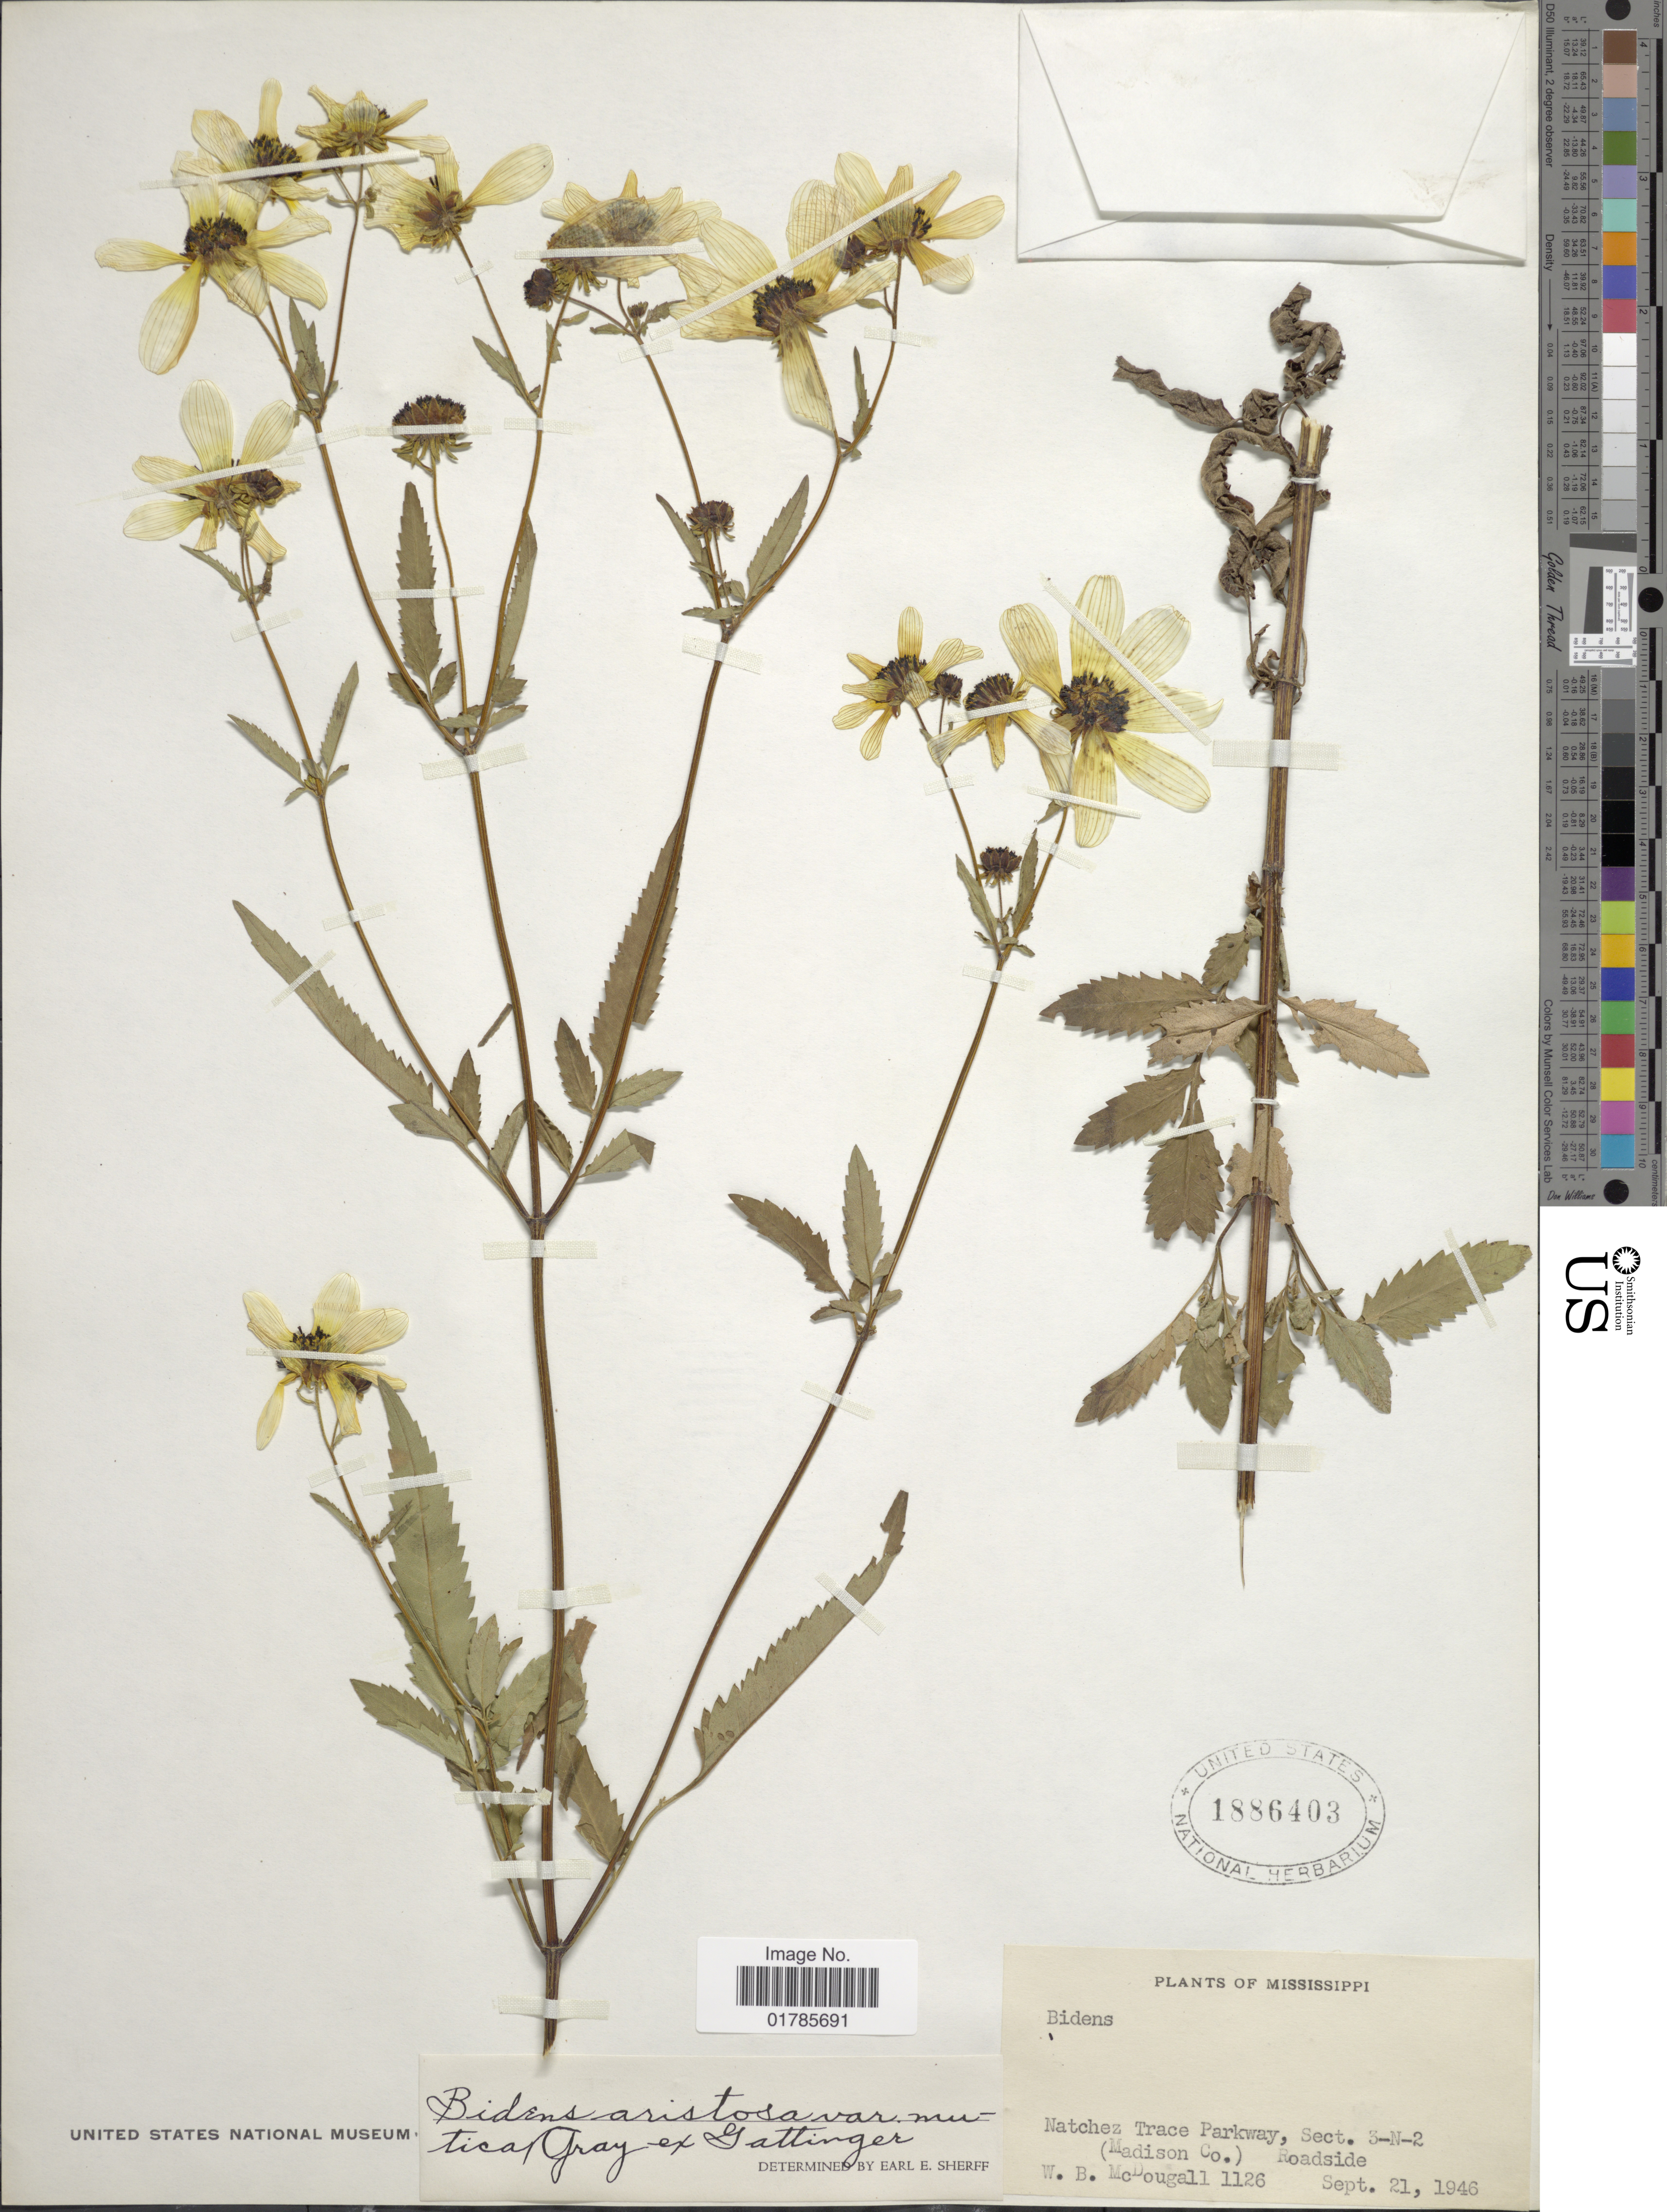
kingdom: Plantae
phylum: Tracheophyta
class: Magnoliopsida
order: Asterales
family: Asteraceae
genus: Bidens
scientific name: Bidens aristosa var. mutica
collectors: W. B. McDougall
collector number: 1126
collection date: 1946-09-21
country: United States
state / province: Mississippi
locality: Natchez Trace Parkway, Sect. 3-N-2 (Madison Co.)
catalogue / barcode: US 1886403